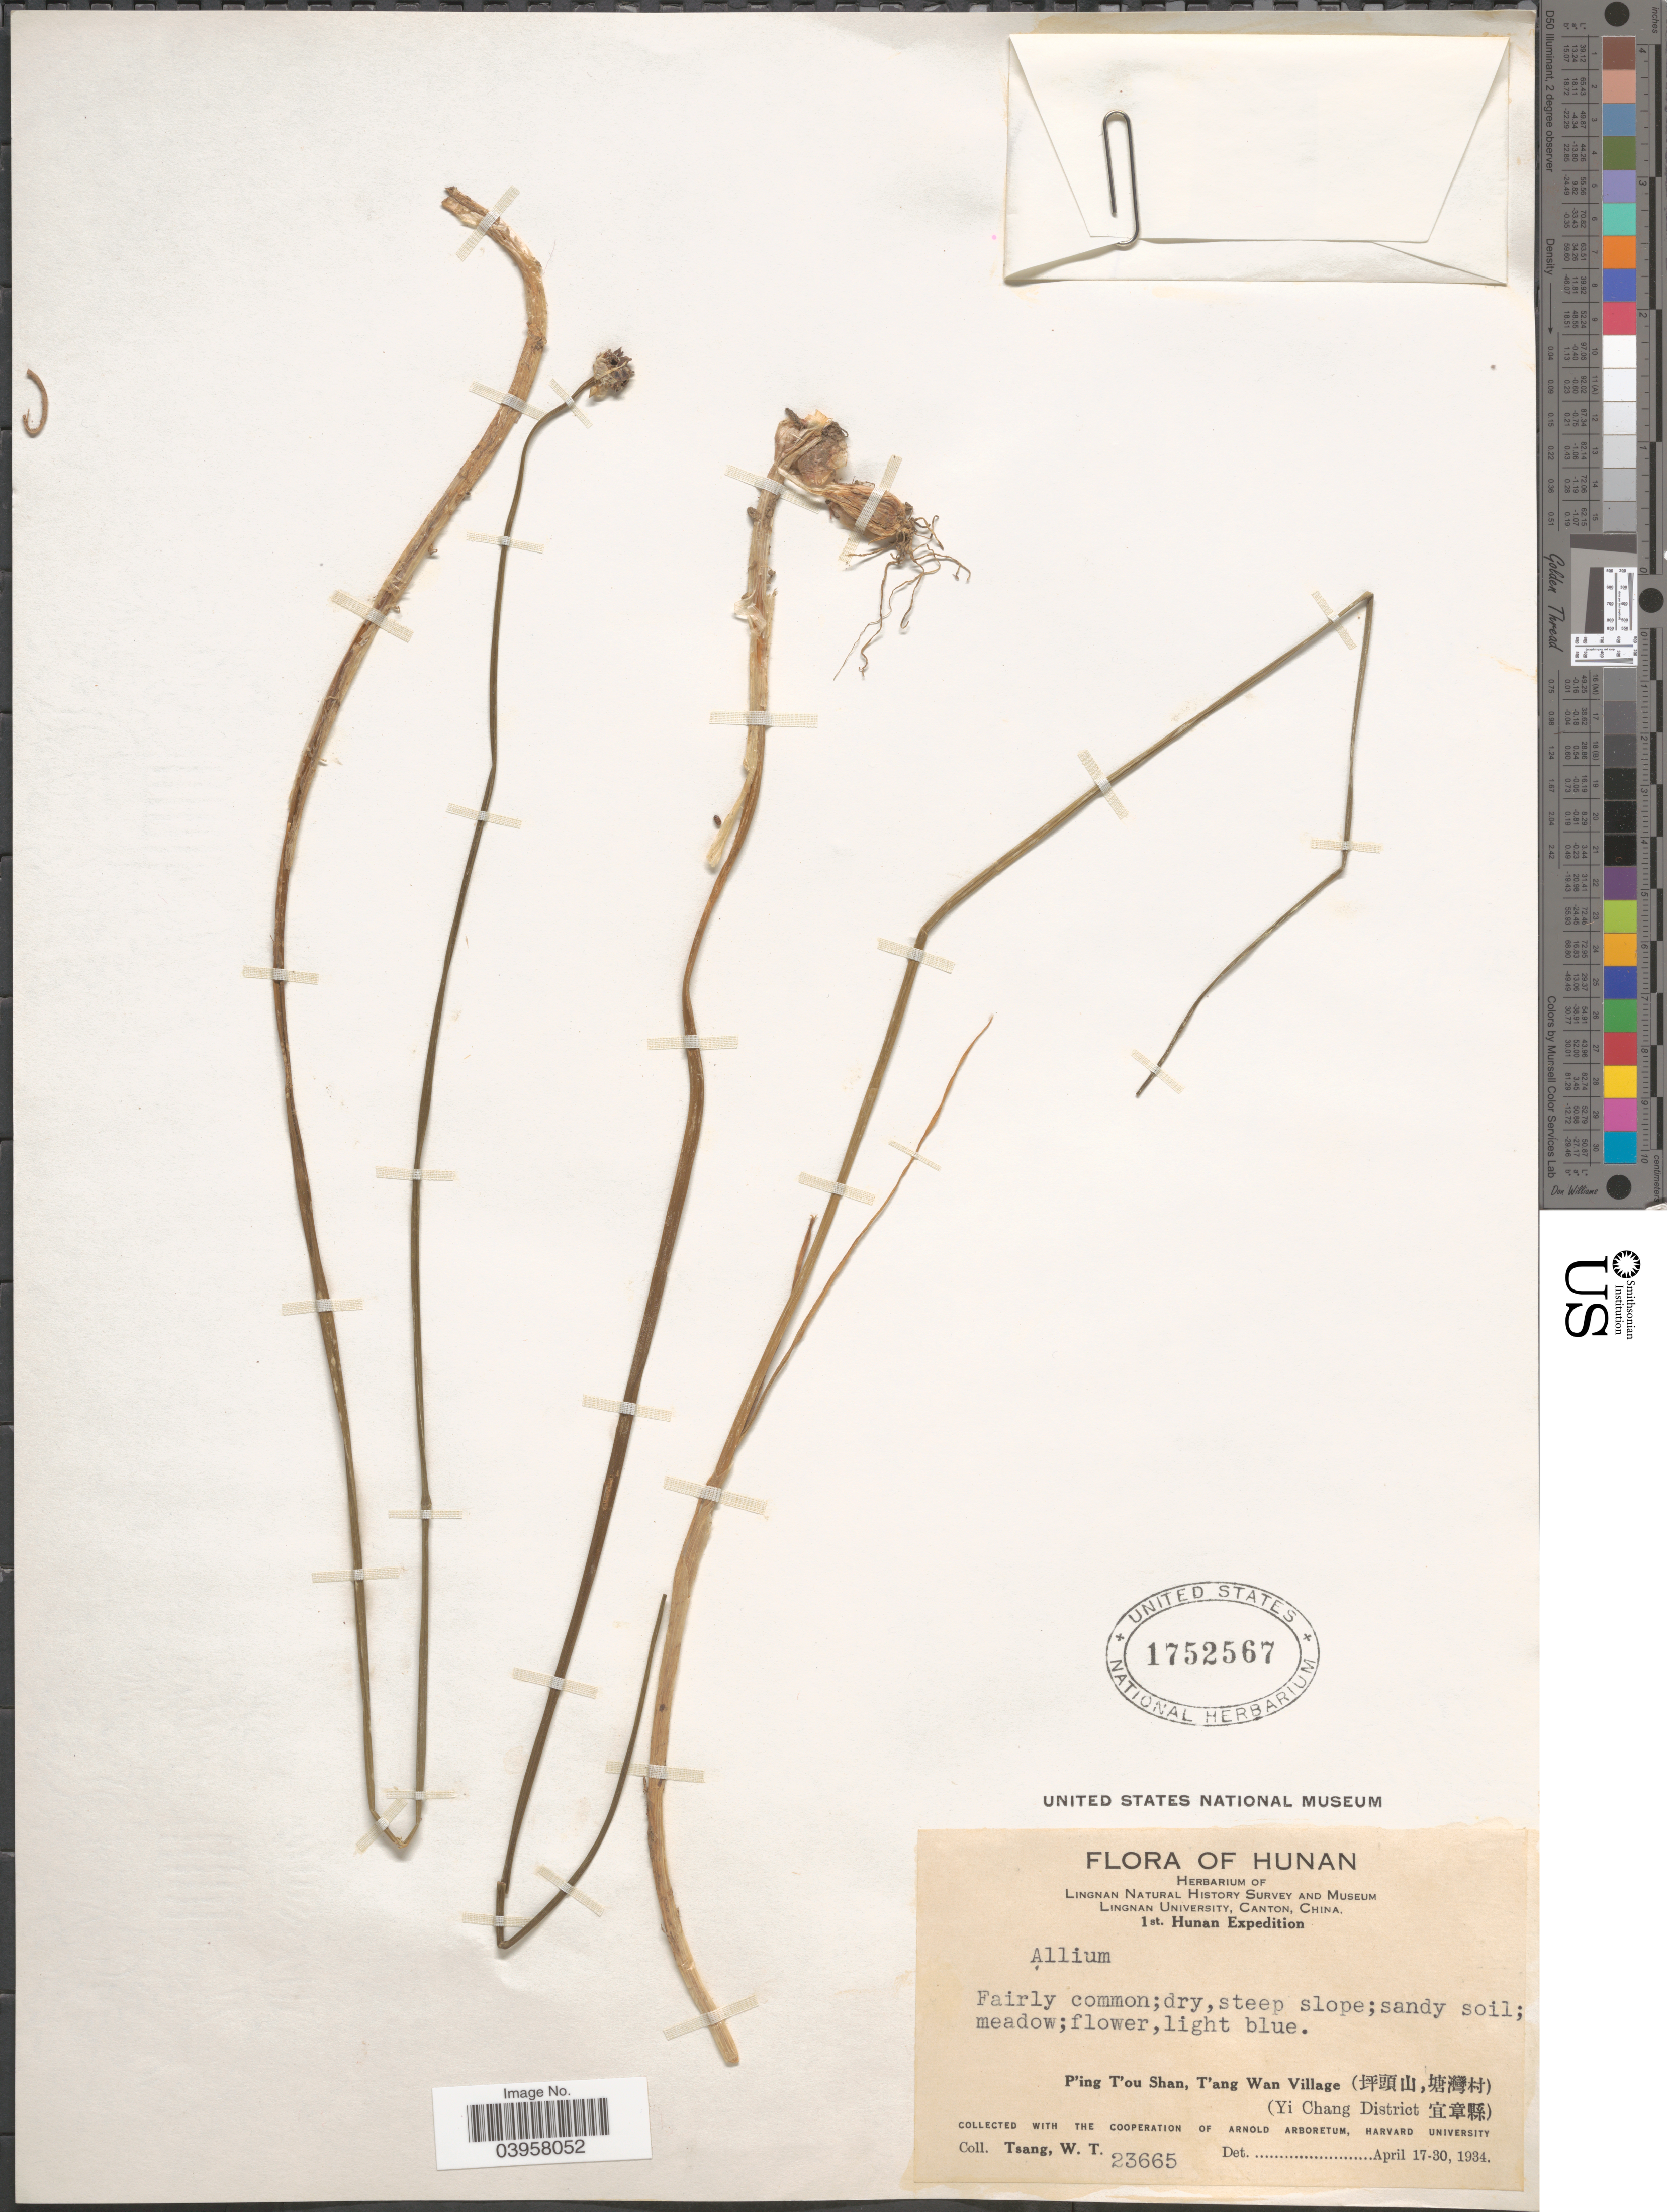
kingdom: Plantae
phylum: Tracheophyta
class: Liliopsida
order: Asparagales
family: Amaryllidaceae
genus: Allium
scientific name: Allium sp.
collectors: W. T. Tsang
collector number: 23665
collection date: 1934-04-17/1934-04-30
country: China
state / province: Hunan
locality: P'ing T'ou Shan, T'ang Wan Village (X) (Yi Chang District X).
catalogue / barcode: US 1752567